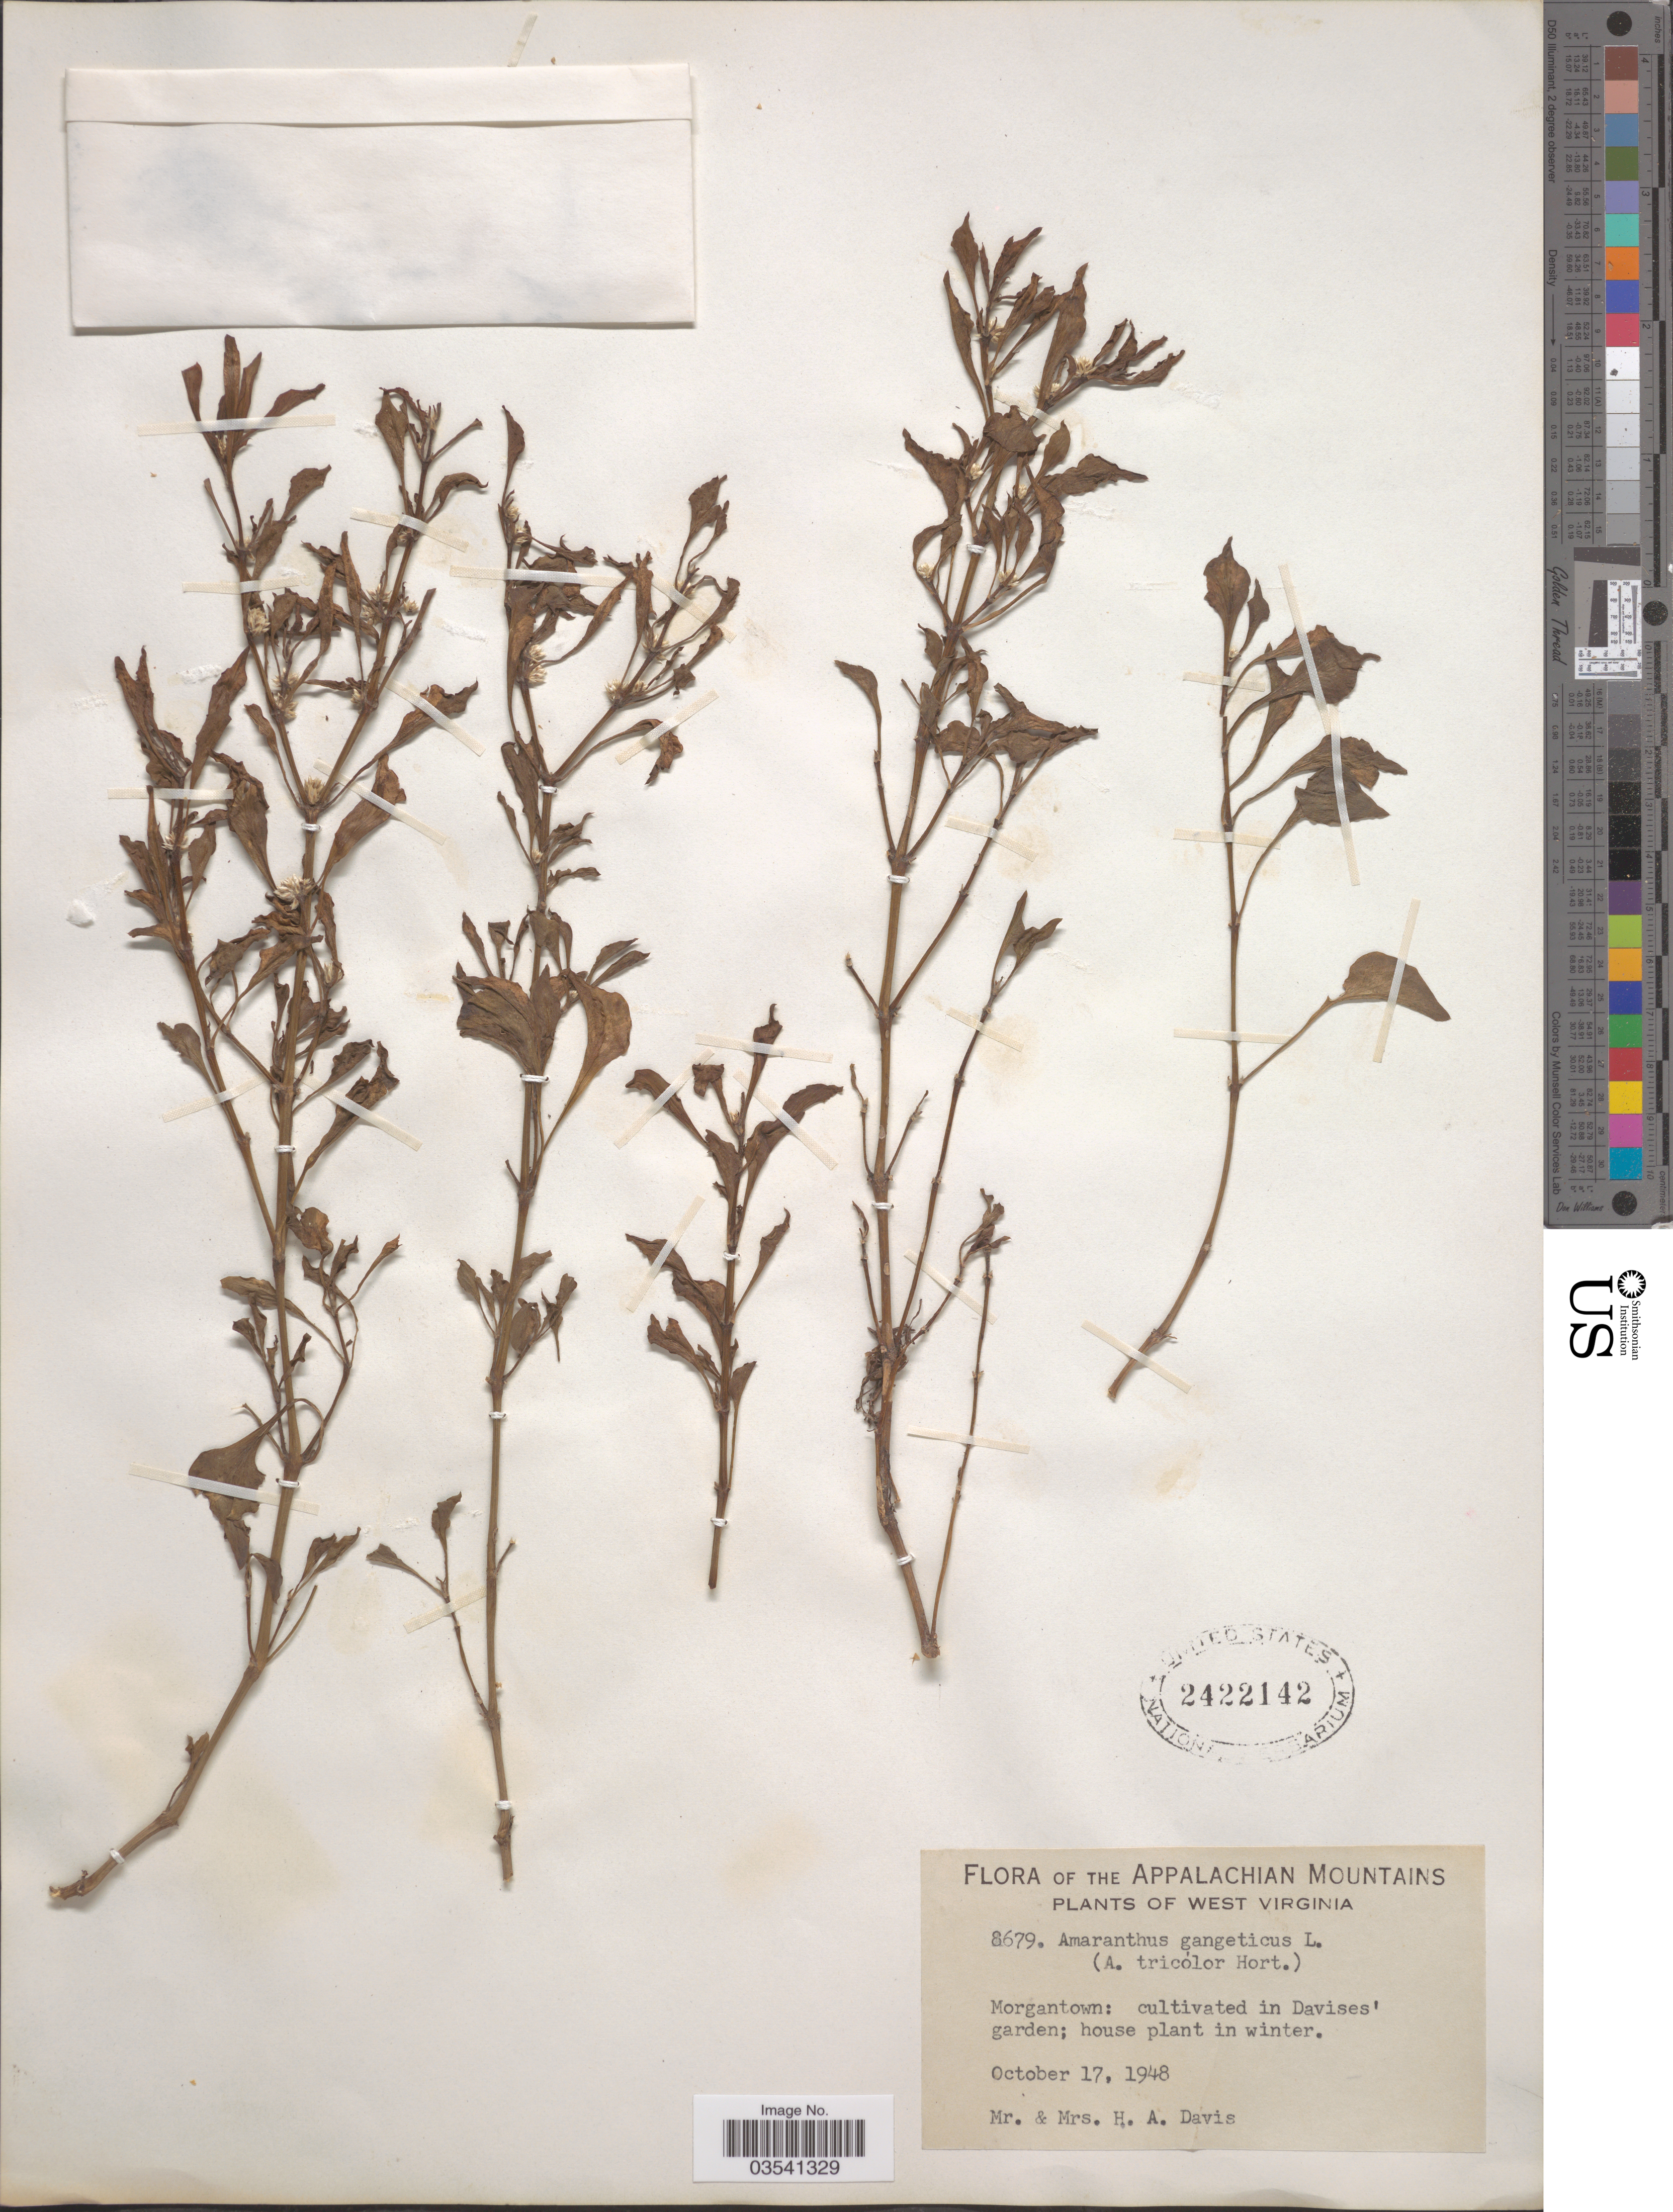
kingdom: Plantae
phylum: Tracheophyta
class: Magnoliopsida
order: Caryophyllales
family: Amaranthaceae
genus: Amaranthus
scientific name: Amaranthus gangeticus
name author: L.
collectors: H. Davis & H. Davis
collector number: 8679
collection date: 1948-10-17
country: United States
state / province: West Virginia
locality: Appalachian Mountains. Morgantown: Davises' garden.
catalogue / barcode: US 2422142